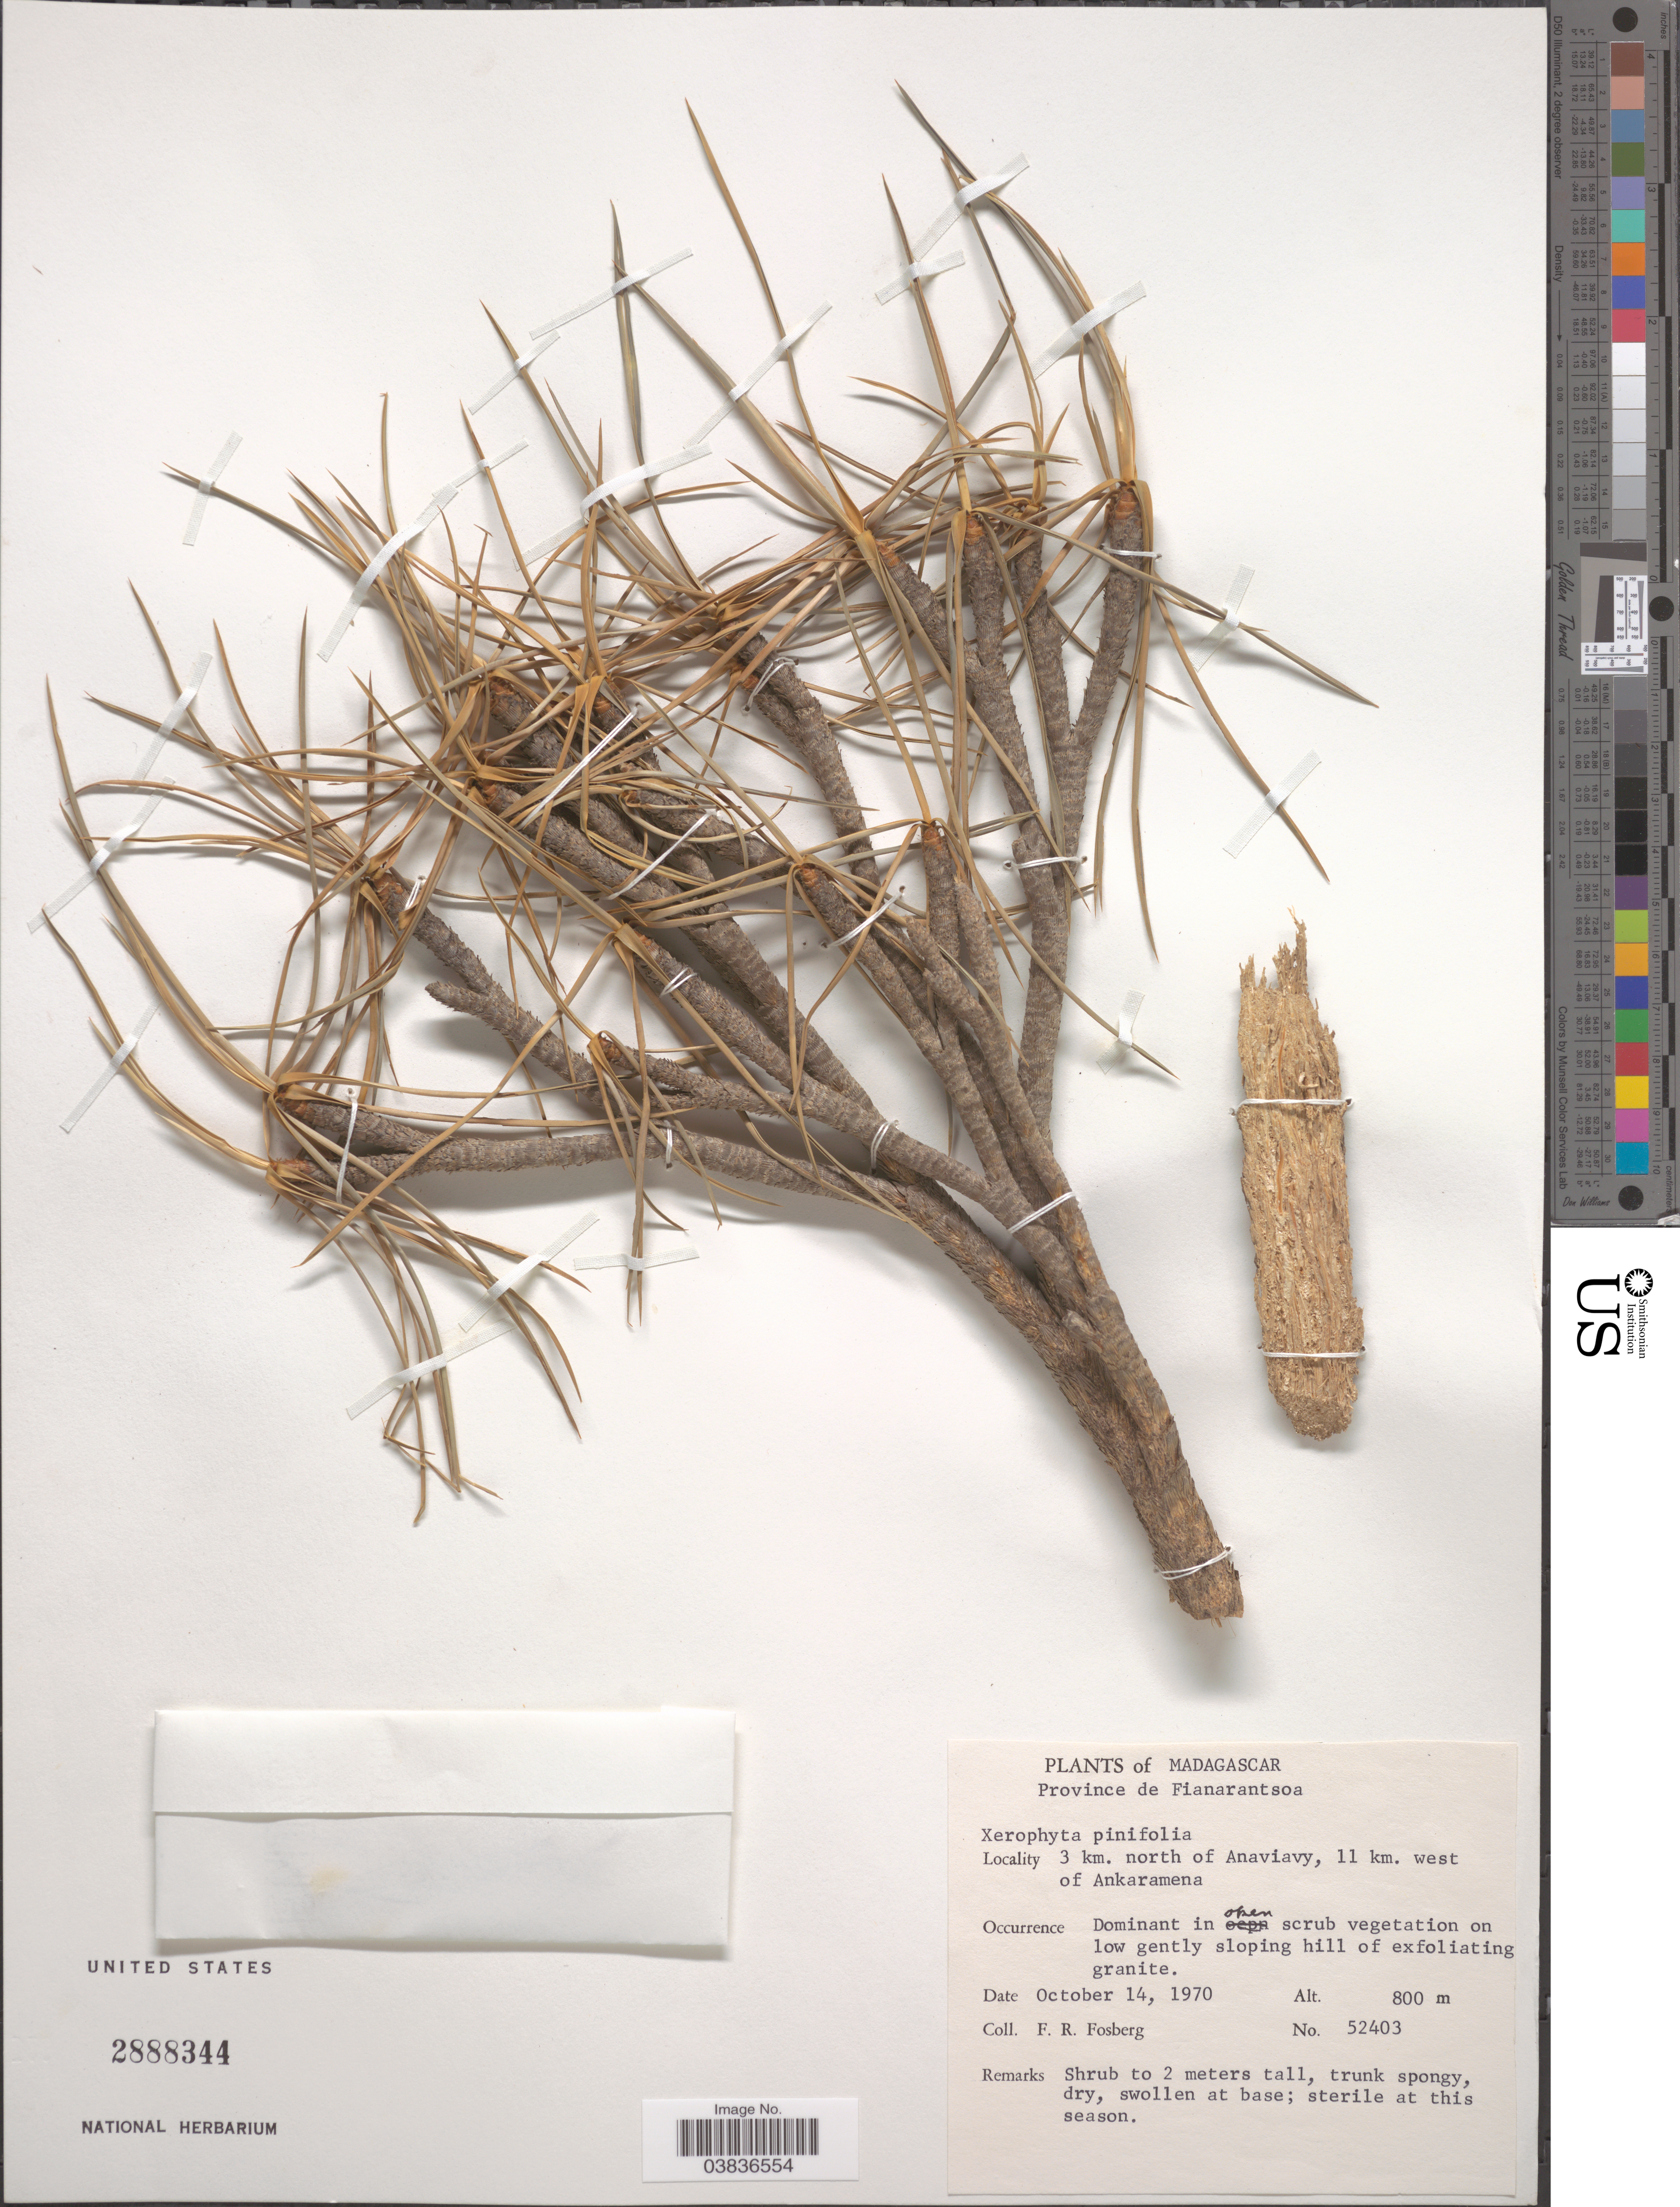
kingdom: Plantae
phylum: Tracheophyta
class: Liliopsida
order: Pandanales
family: Velloziaceae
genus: Xerophyta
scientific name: Xerophyta pinifolia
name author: Lam. ex Poir.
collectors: F. R. Fosberg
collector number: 52403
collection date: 1970-10-14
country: Madagascar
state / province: Haute Matsiatra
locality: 3 km. north of Anaviavy, 11 km. west of Ankaramena.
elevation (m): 800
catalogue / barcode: US 2888344